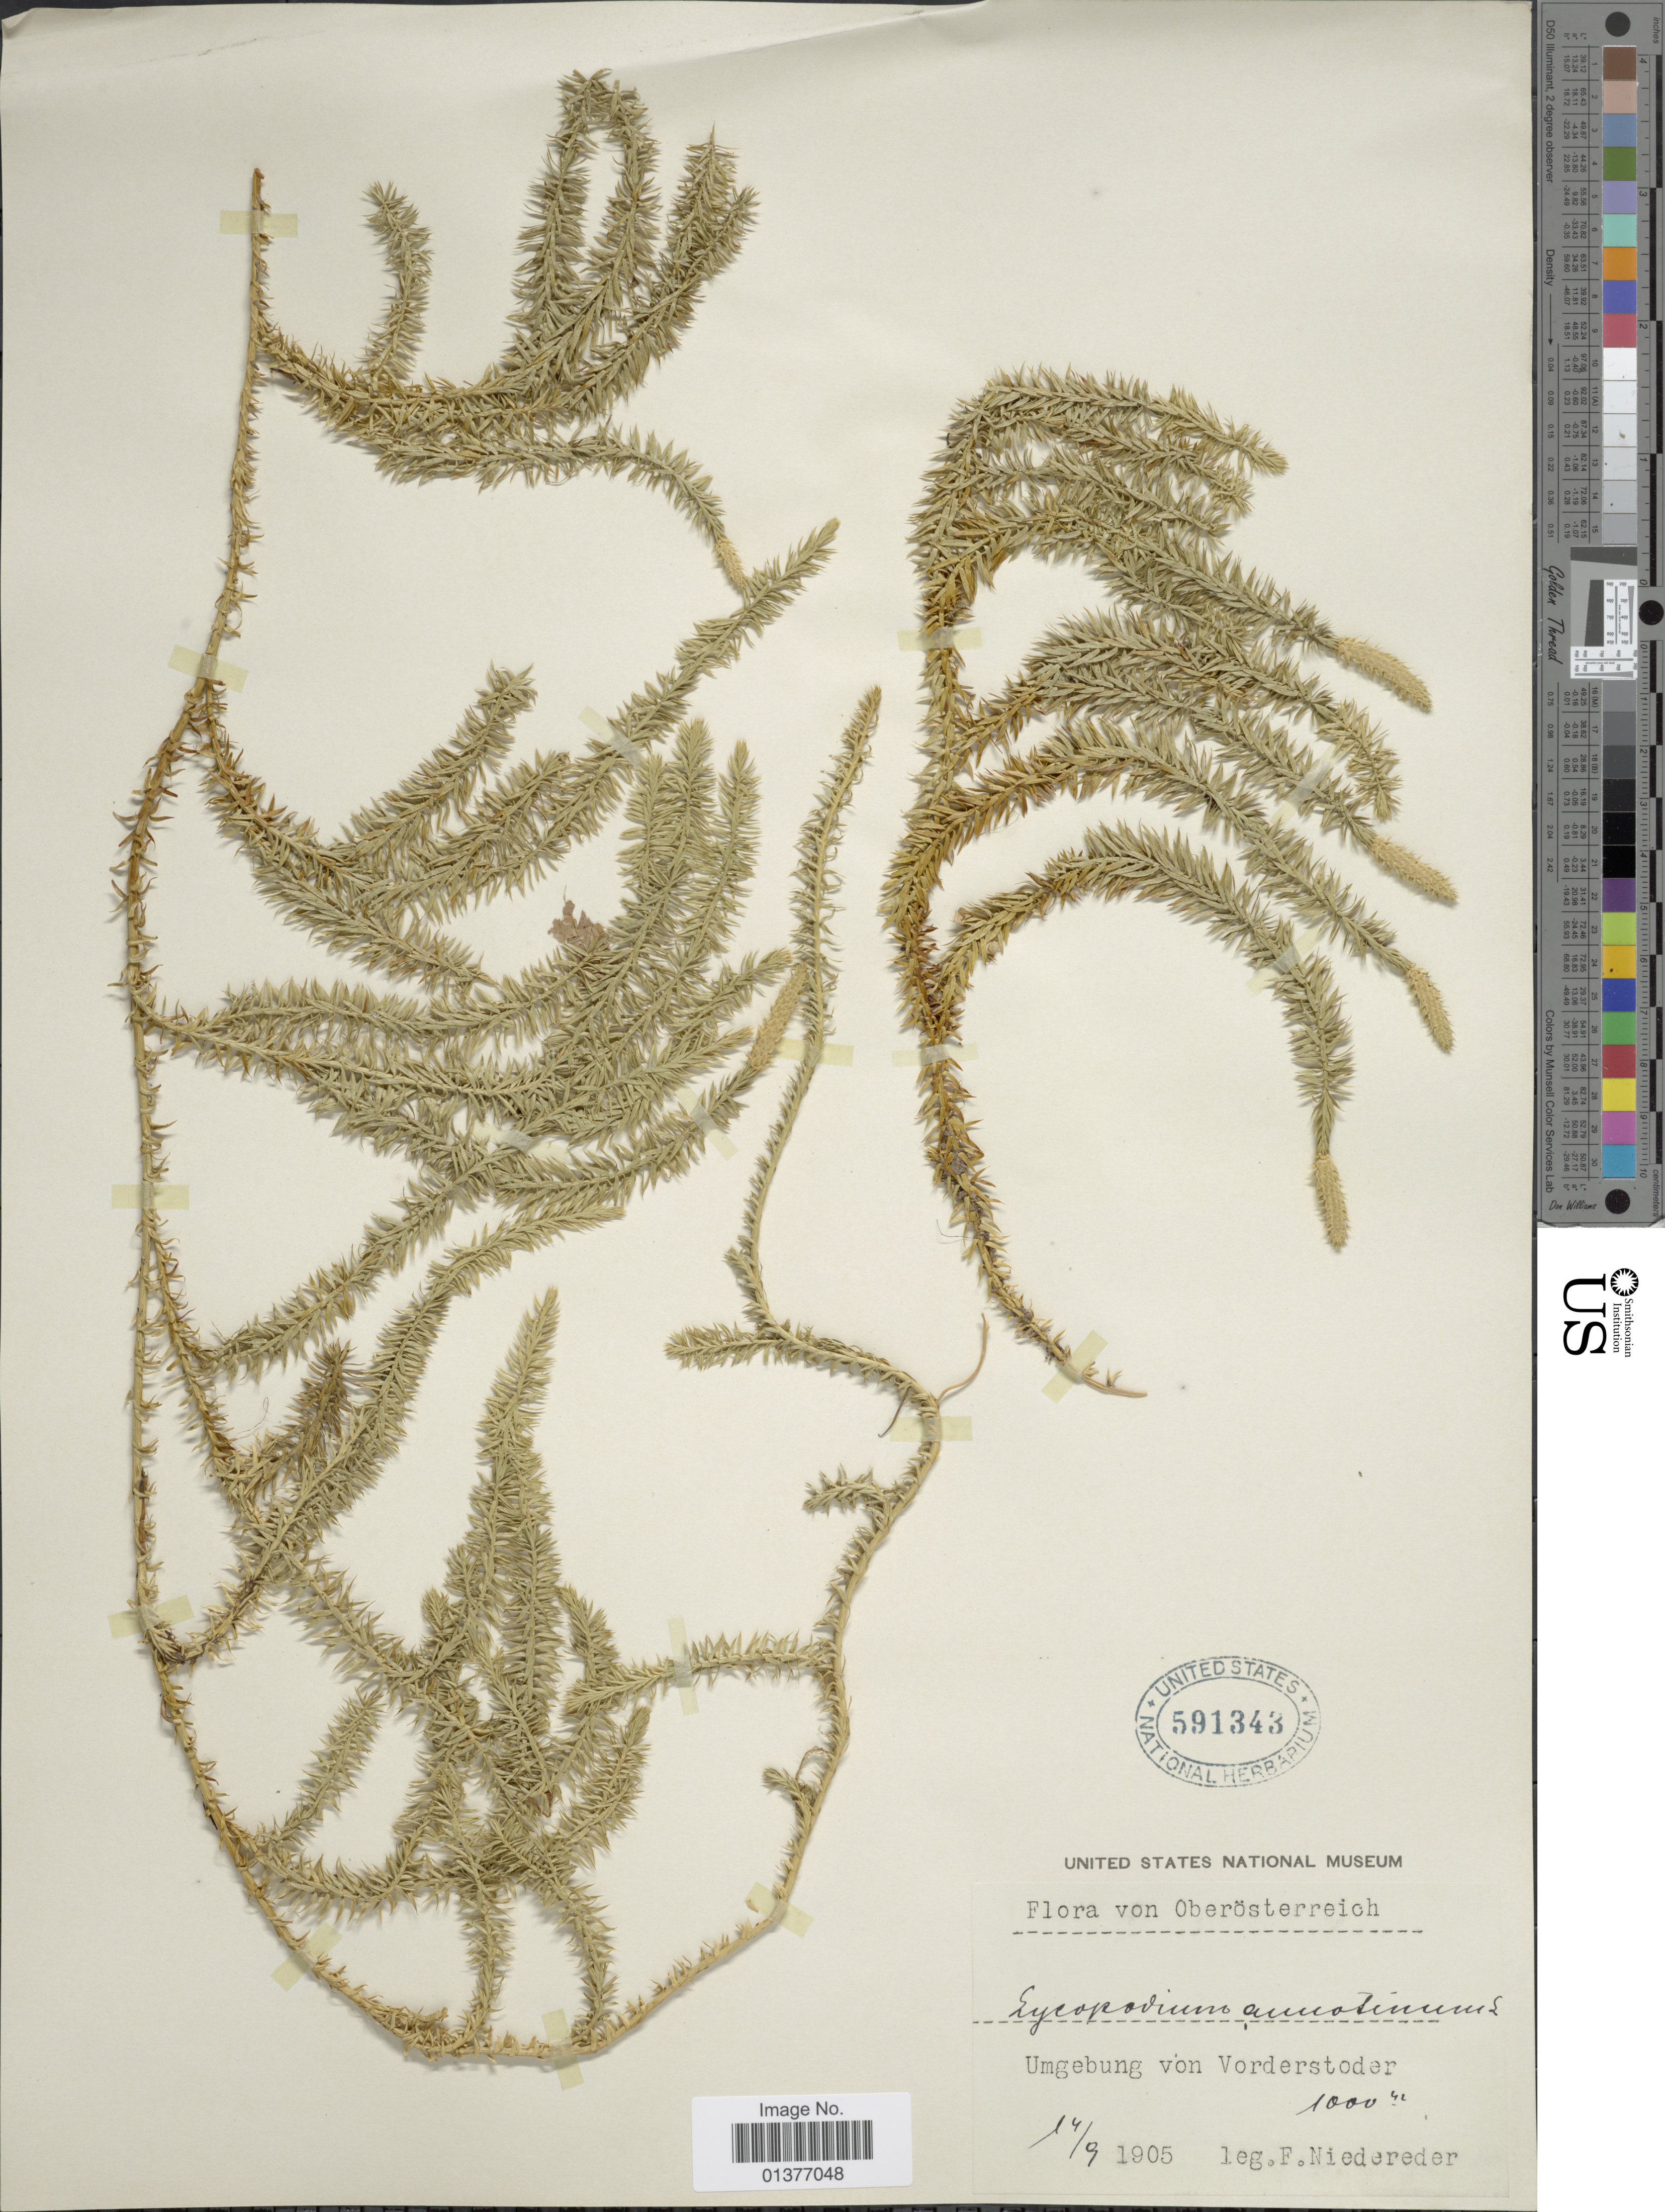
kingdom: Plantae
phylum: Tracheophyta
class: Lycopodiopsida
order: Lycopodiales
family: Lycopodiaceae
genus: Spinulum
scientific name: Spinulum annotinum subsp. annotinum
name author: (L.) A. Haines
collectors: F. Niedereder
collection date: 1905-09-14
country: Austria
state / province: Oberosterreich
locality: Umgebung von Vorderstoder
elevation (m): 1000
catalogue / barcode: US 591343